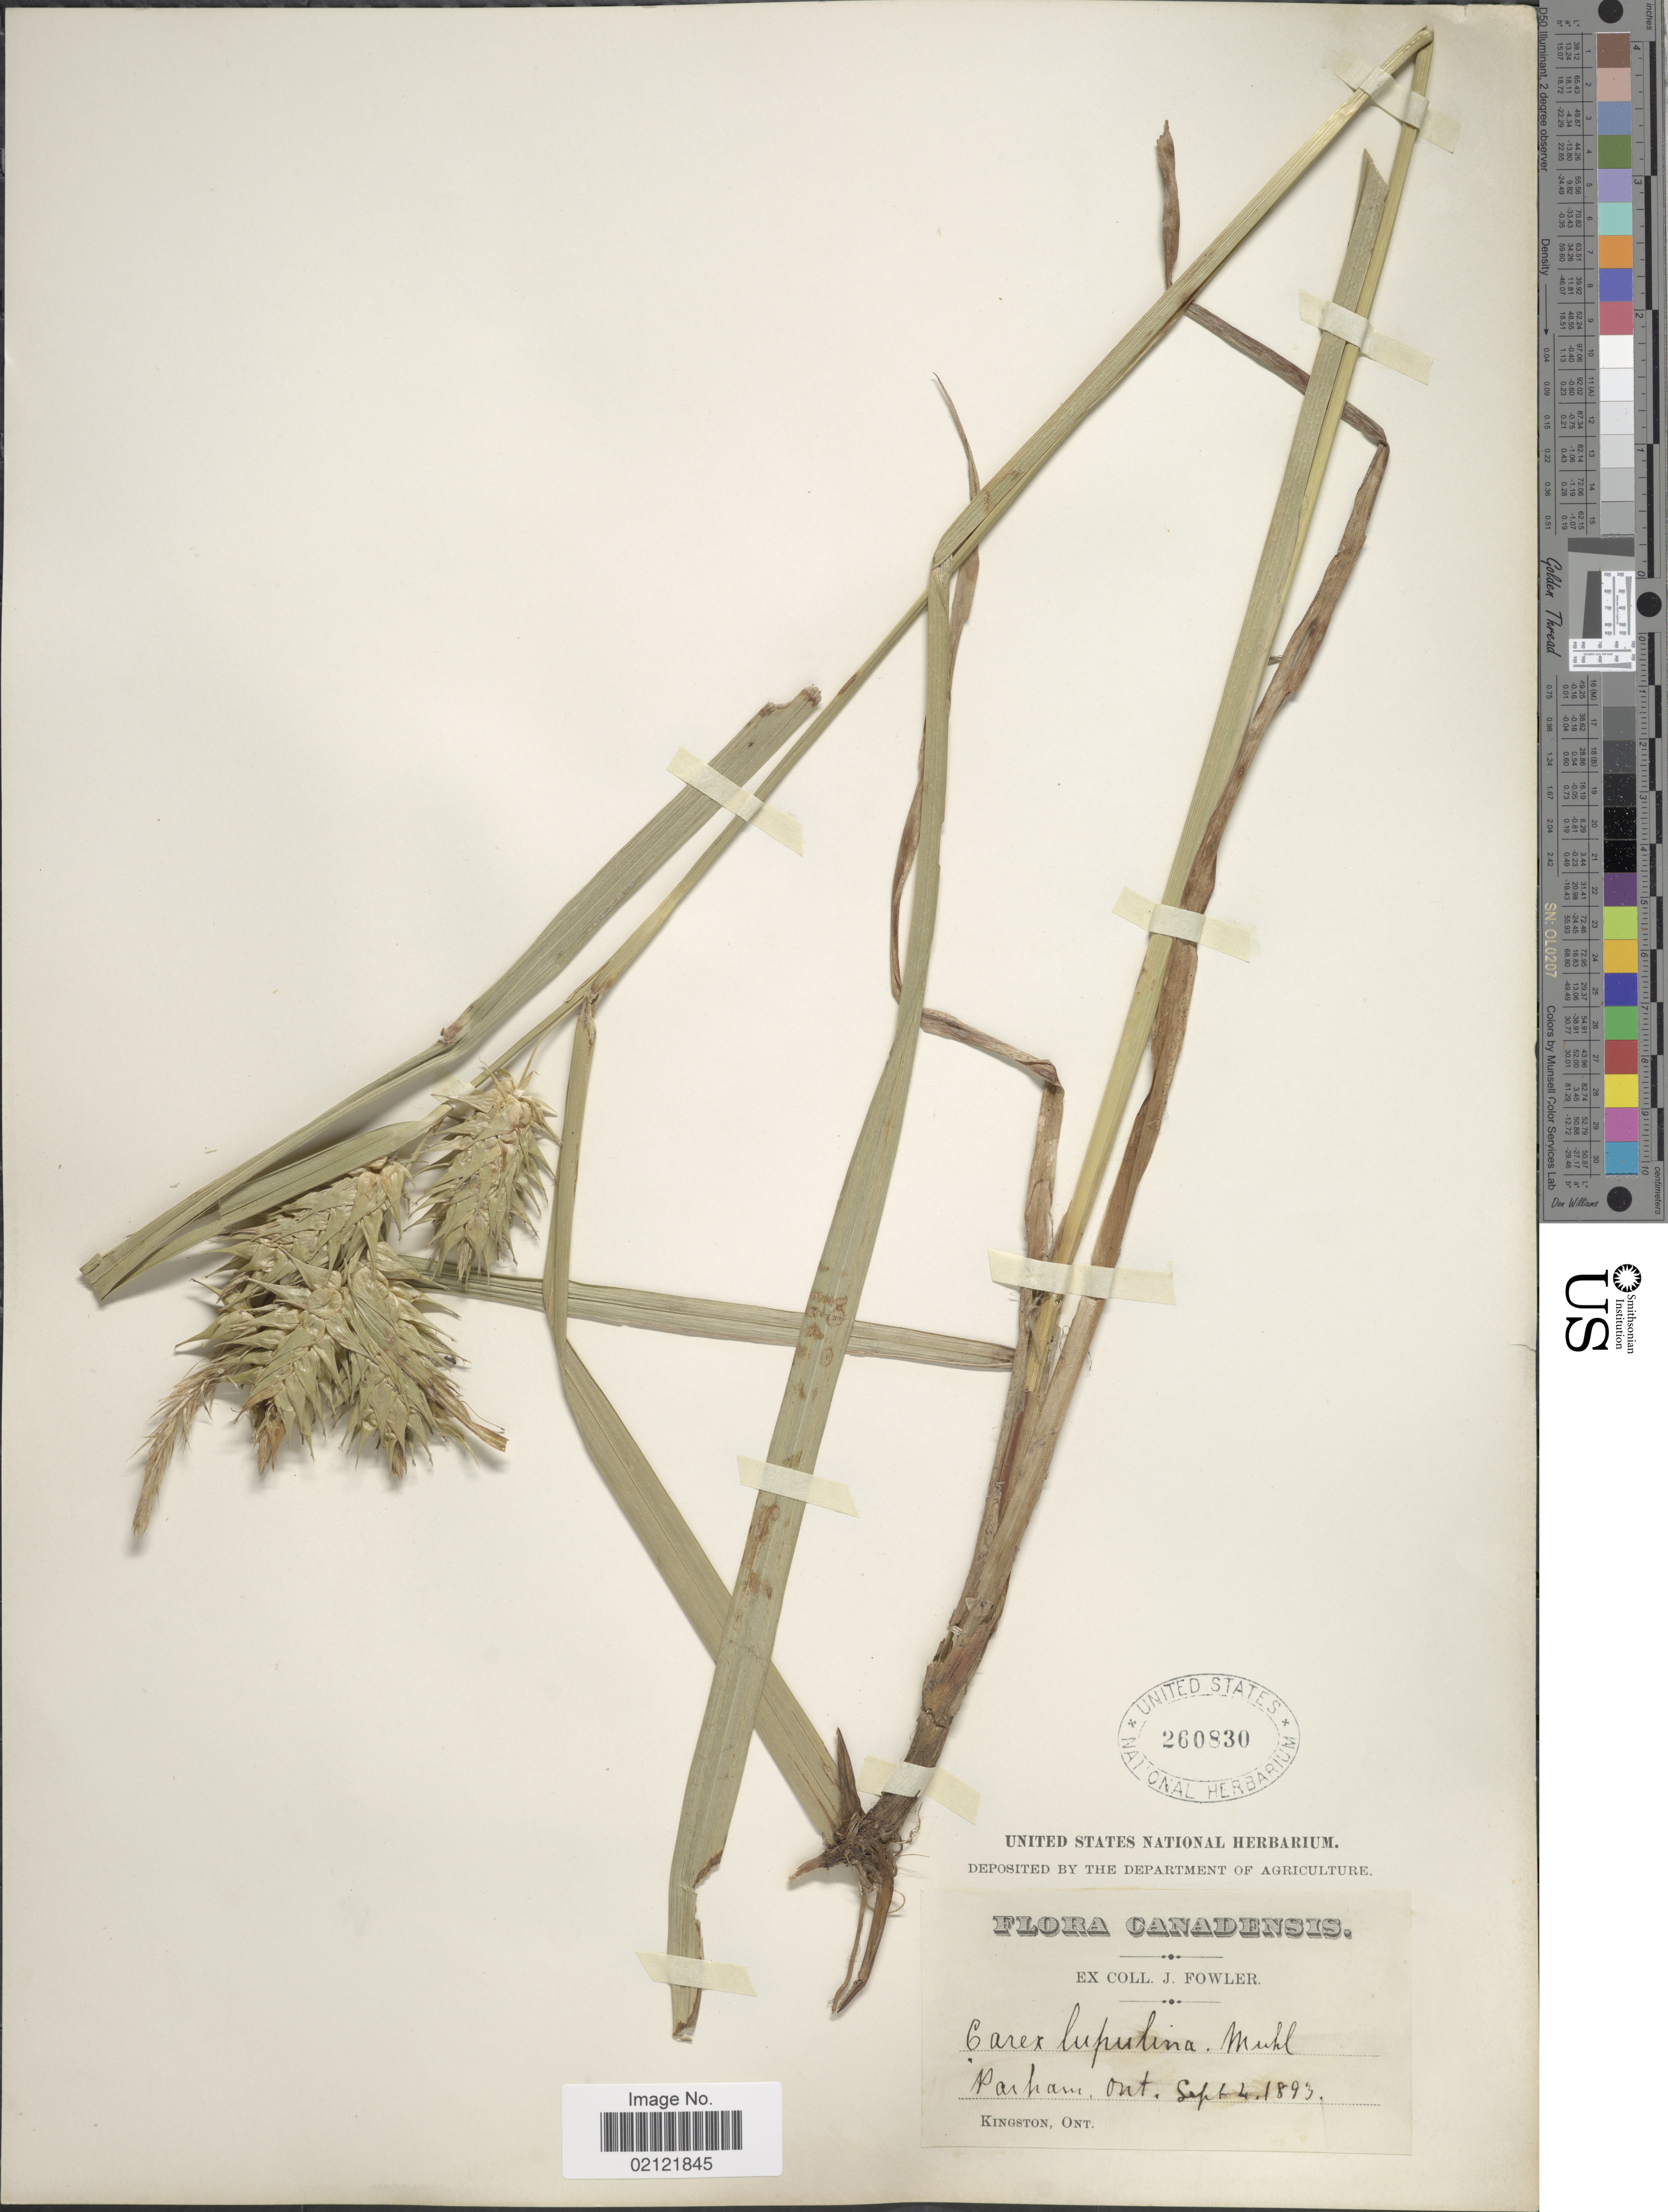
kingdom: Plantae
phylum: Tracheophyta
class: Liliopsida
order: Poales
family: Cyperaceae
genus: Carex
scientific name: Carex lupulina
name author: Muhl. ex Willd.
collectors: J. P. Fowler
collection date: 1893-09-04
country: Canada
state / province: Ontario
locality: Parham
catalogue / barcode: US 260830